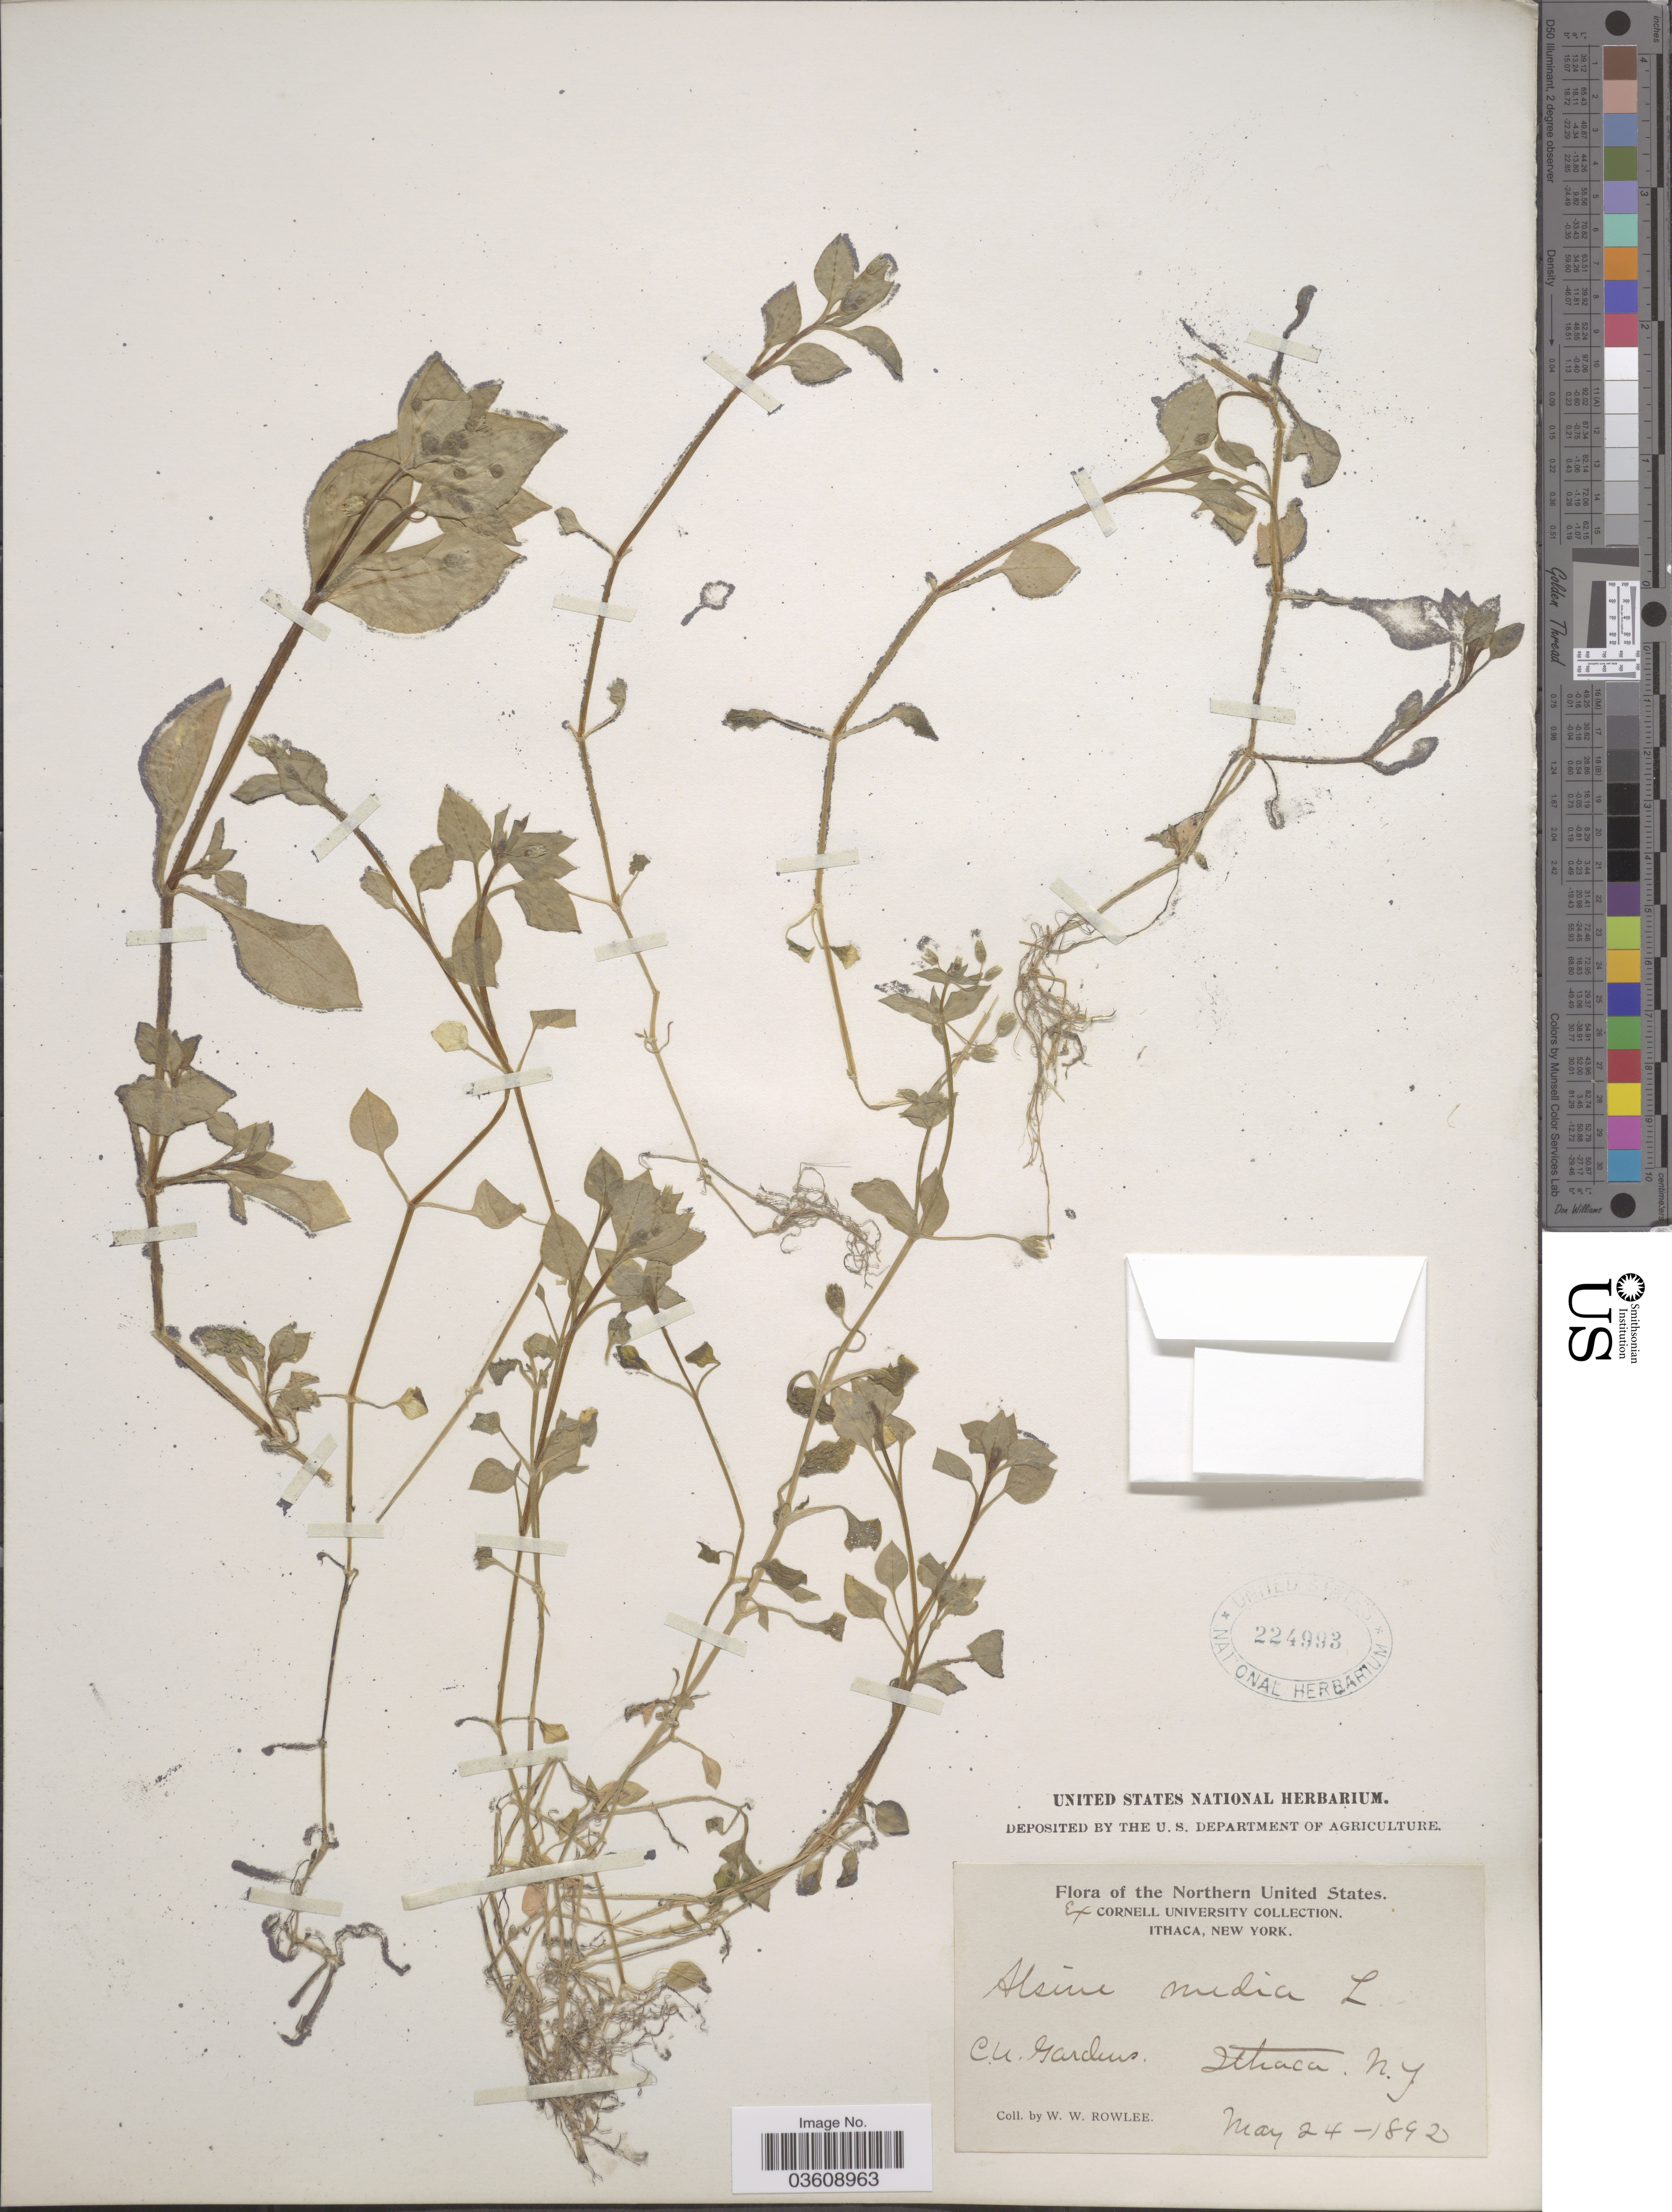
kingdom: Plantae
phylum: Tracheophyta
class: Magnoliopsida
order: Caryophyllales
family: Caryophyllaceae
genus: Stellaria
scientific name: Stellaria media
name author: (L.) Vill.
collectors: W. W. Rowlee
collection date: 1892-05-24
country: United States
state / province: New York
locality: Northern United States. C. U. Gardens. Ithaca.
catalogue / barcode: US 224993